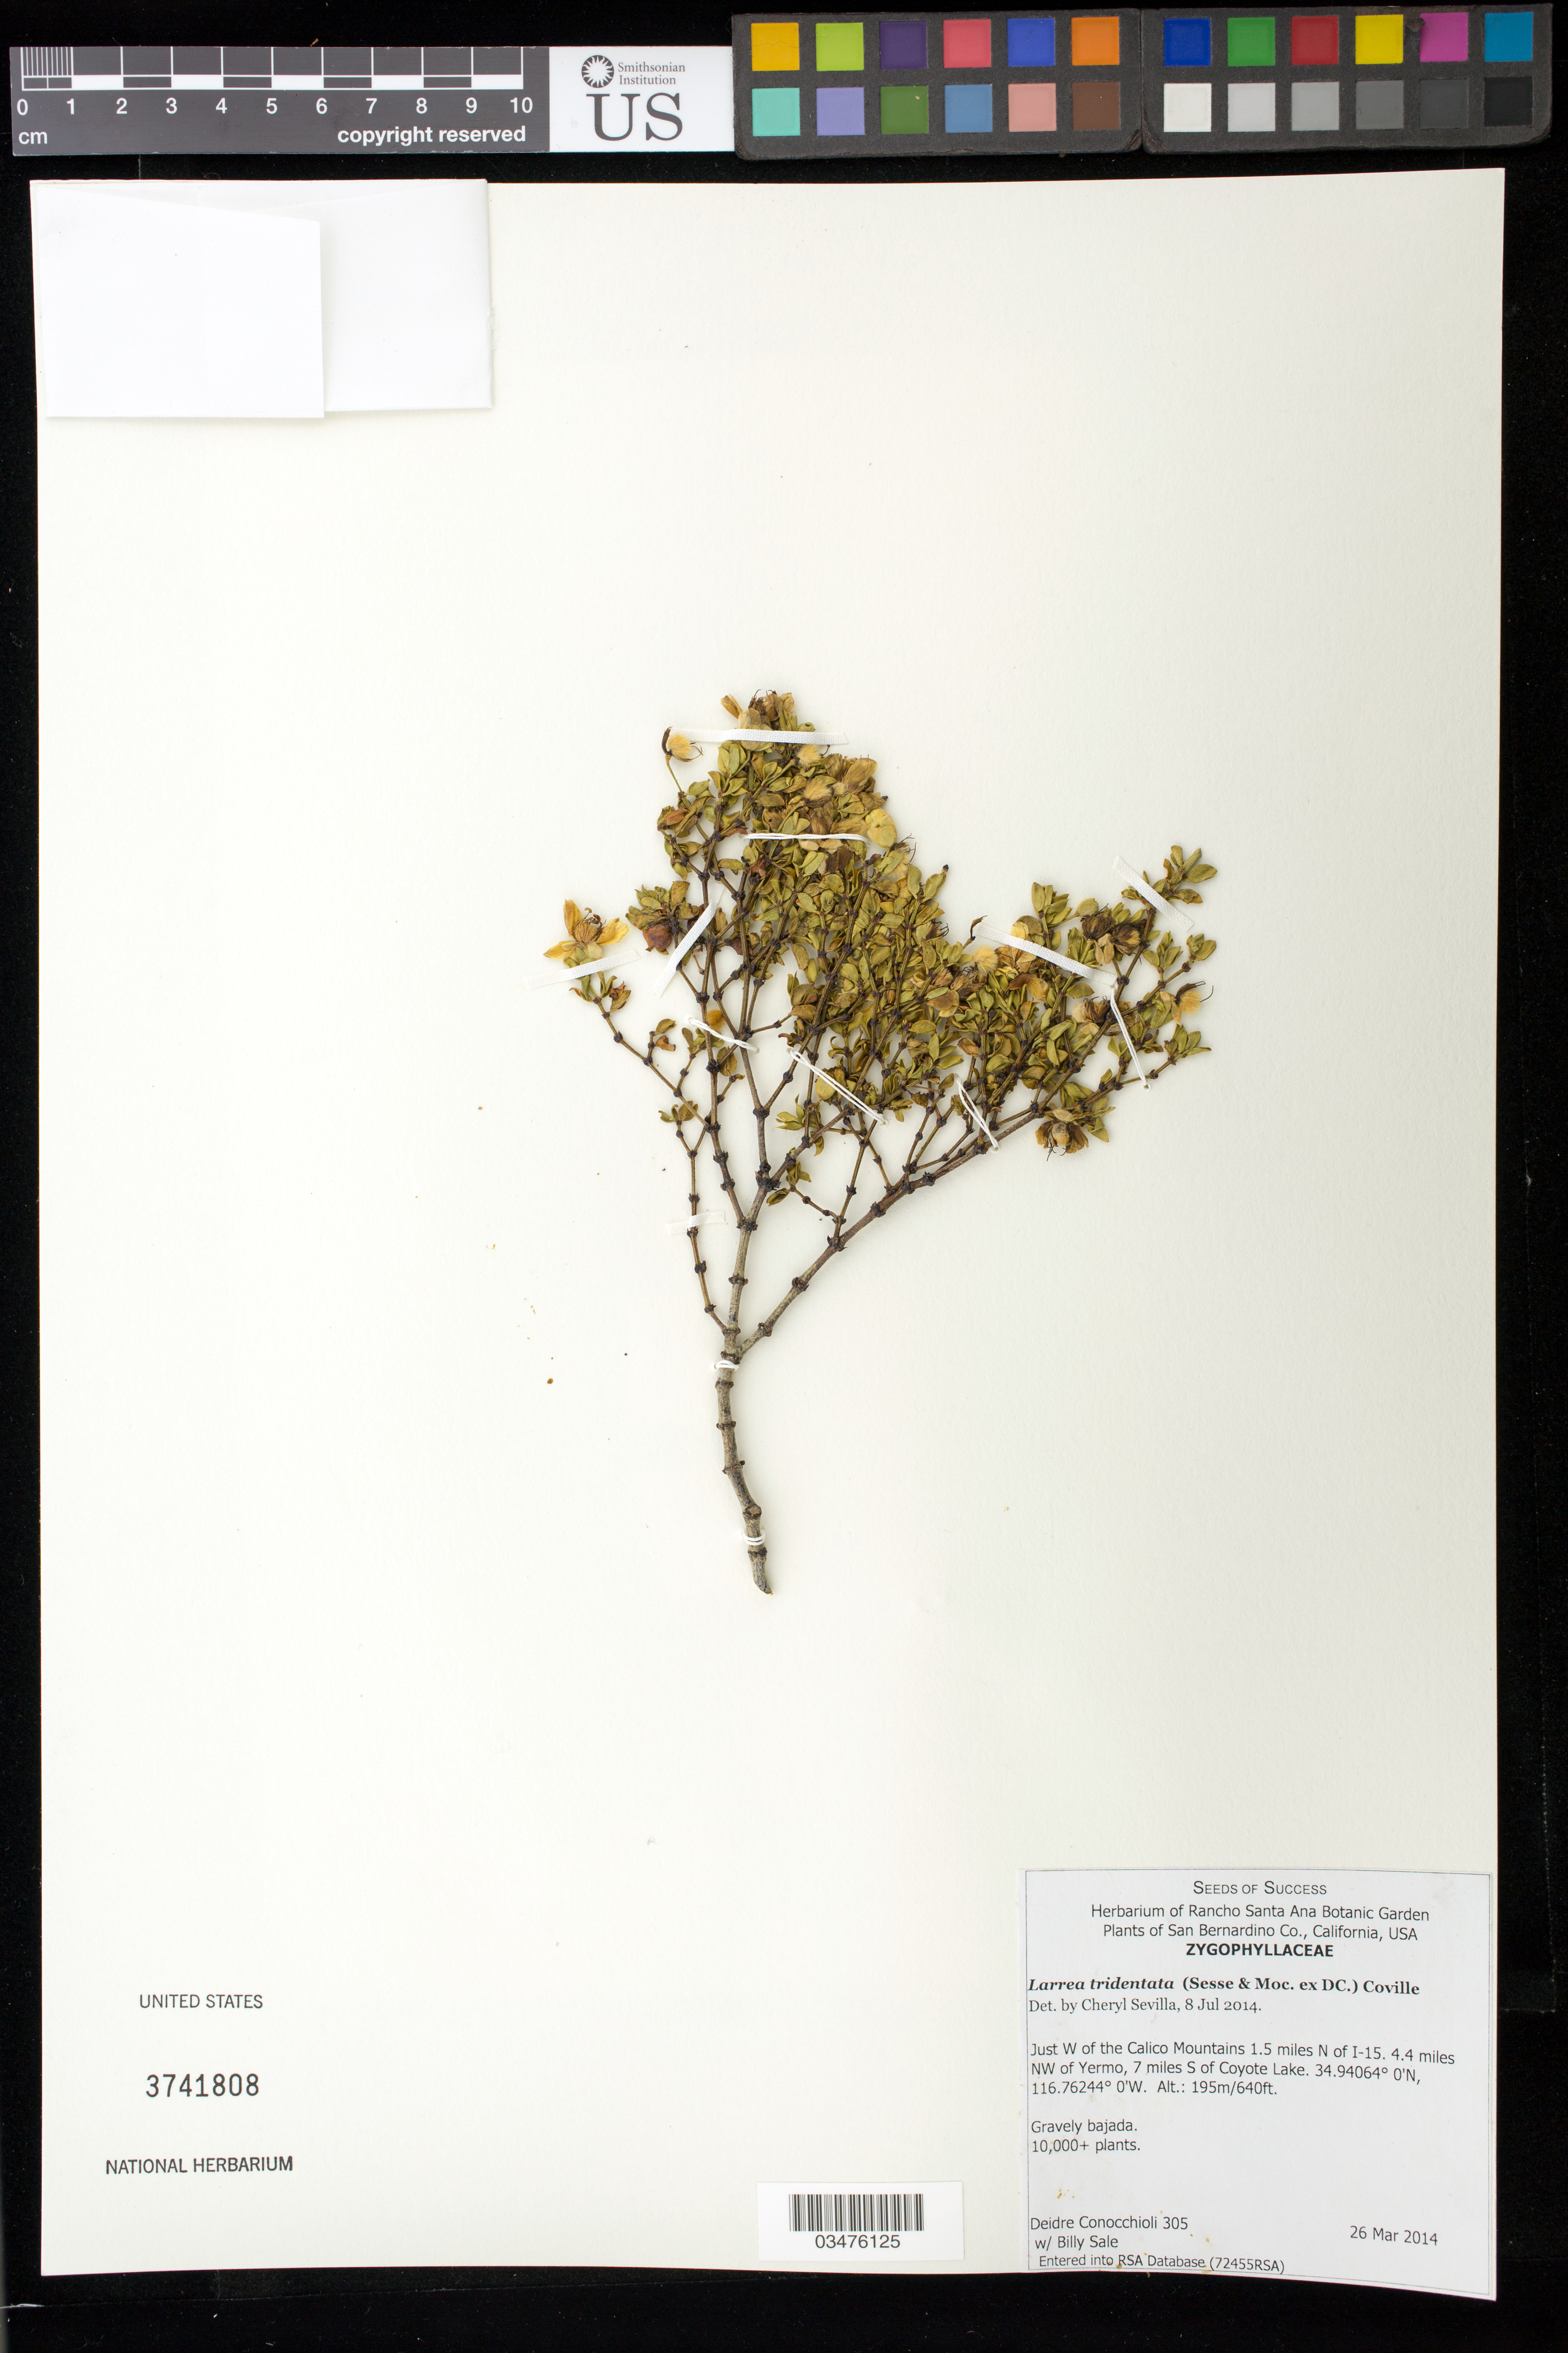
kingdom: Plantae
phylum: Tracheophyta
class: Magnoliopsida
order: Zygophyllales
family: Zygophyllaceae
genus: Larrea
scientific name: Larrea tridentata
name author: (Sessé & Moc. ex DC.) Coville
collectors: D. Conocchioli & K. Sale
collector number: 305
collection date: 2014-03-26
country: United States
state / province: California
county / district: San Bernardino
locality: W of the Calico Mts 1.5 mi. N of I-15. 4.4 mi. NW of Yermo, 7 mi. S of Coyote Lake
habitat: Gravely bajada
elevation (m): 195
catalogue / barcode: US 3741808